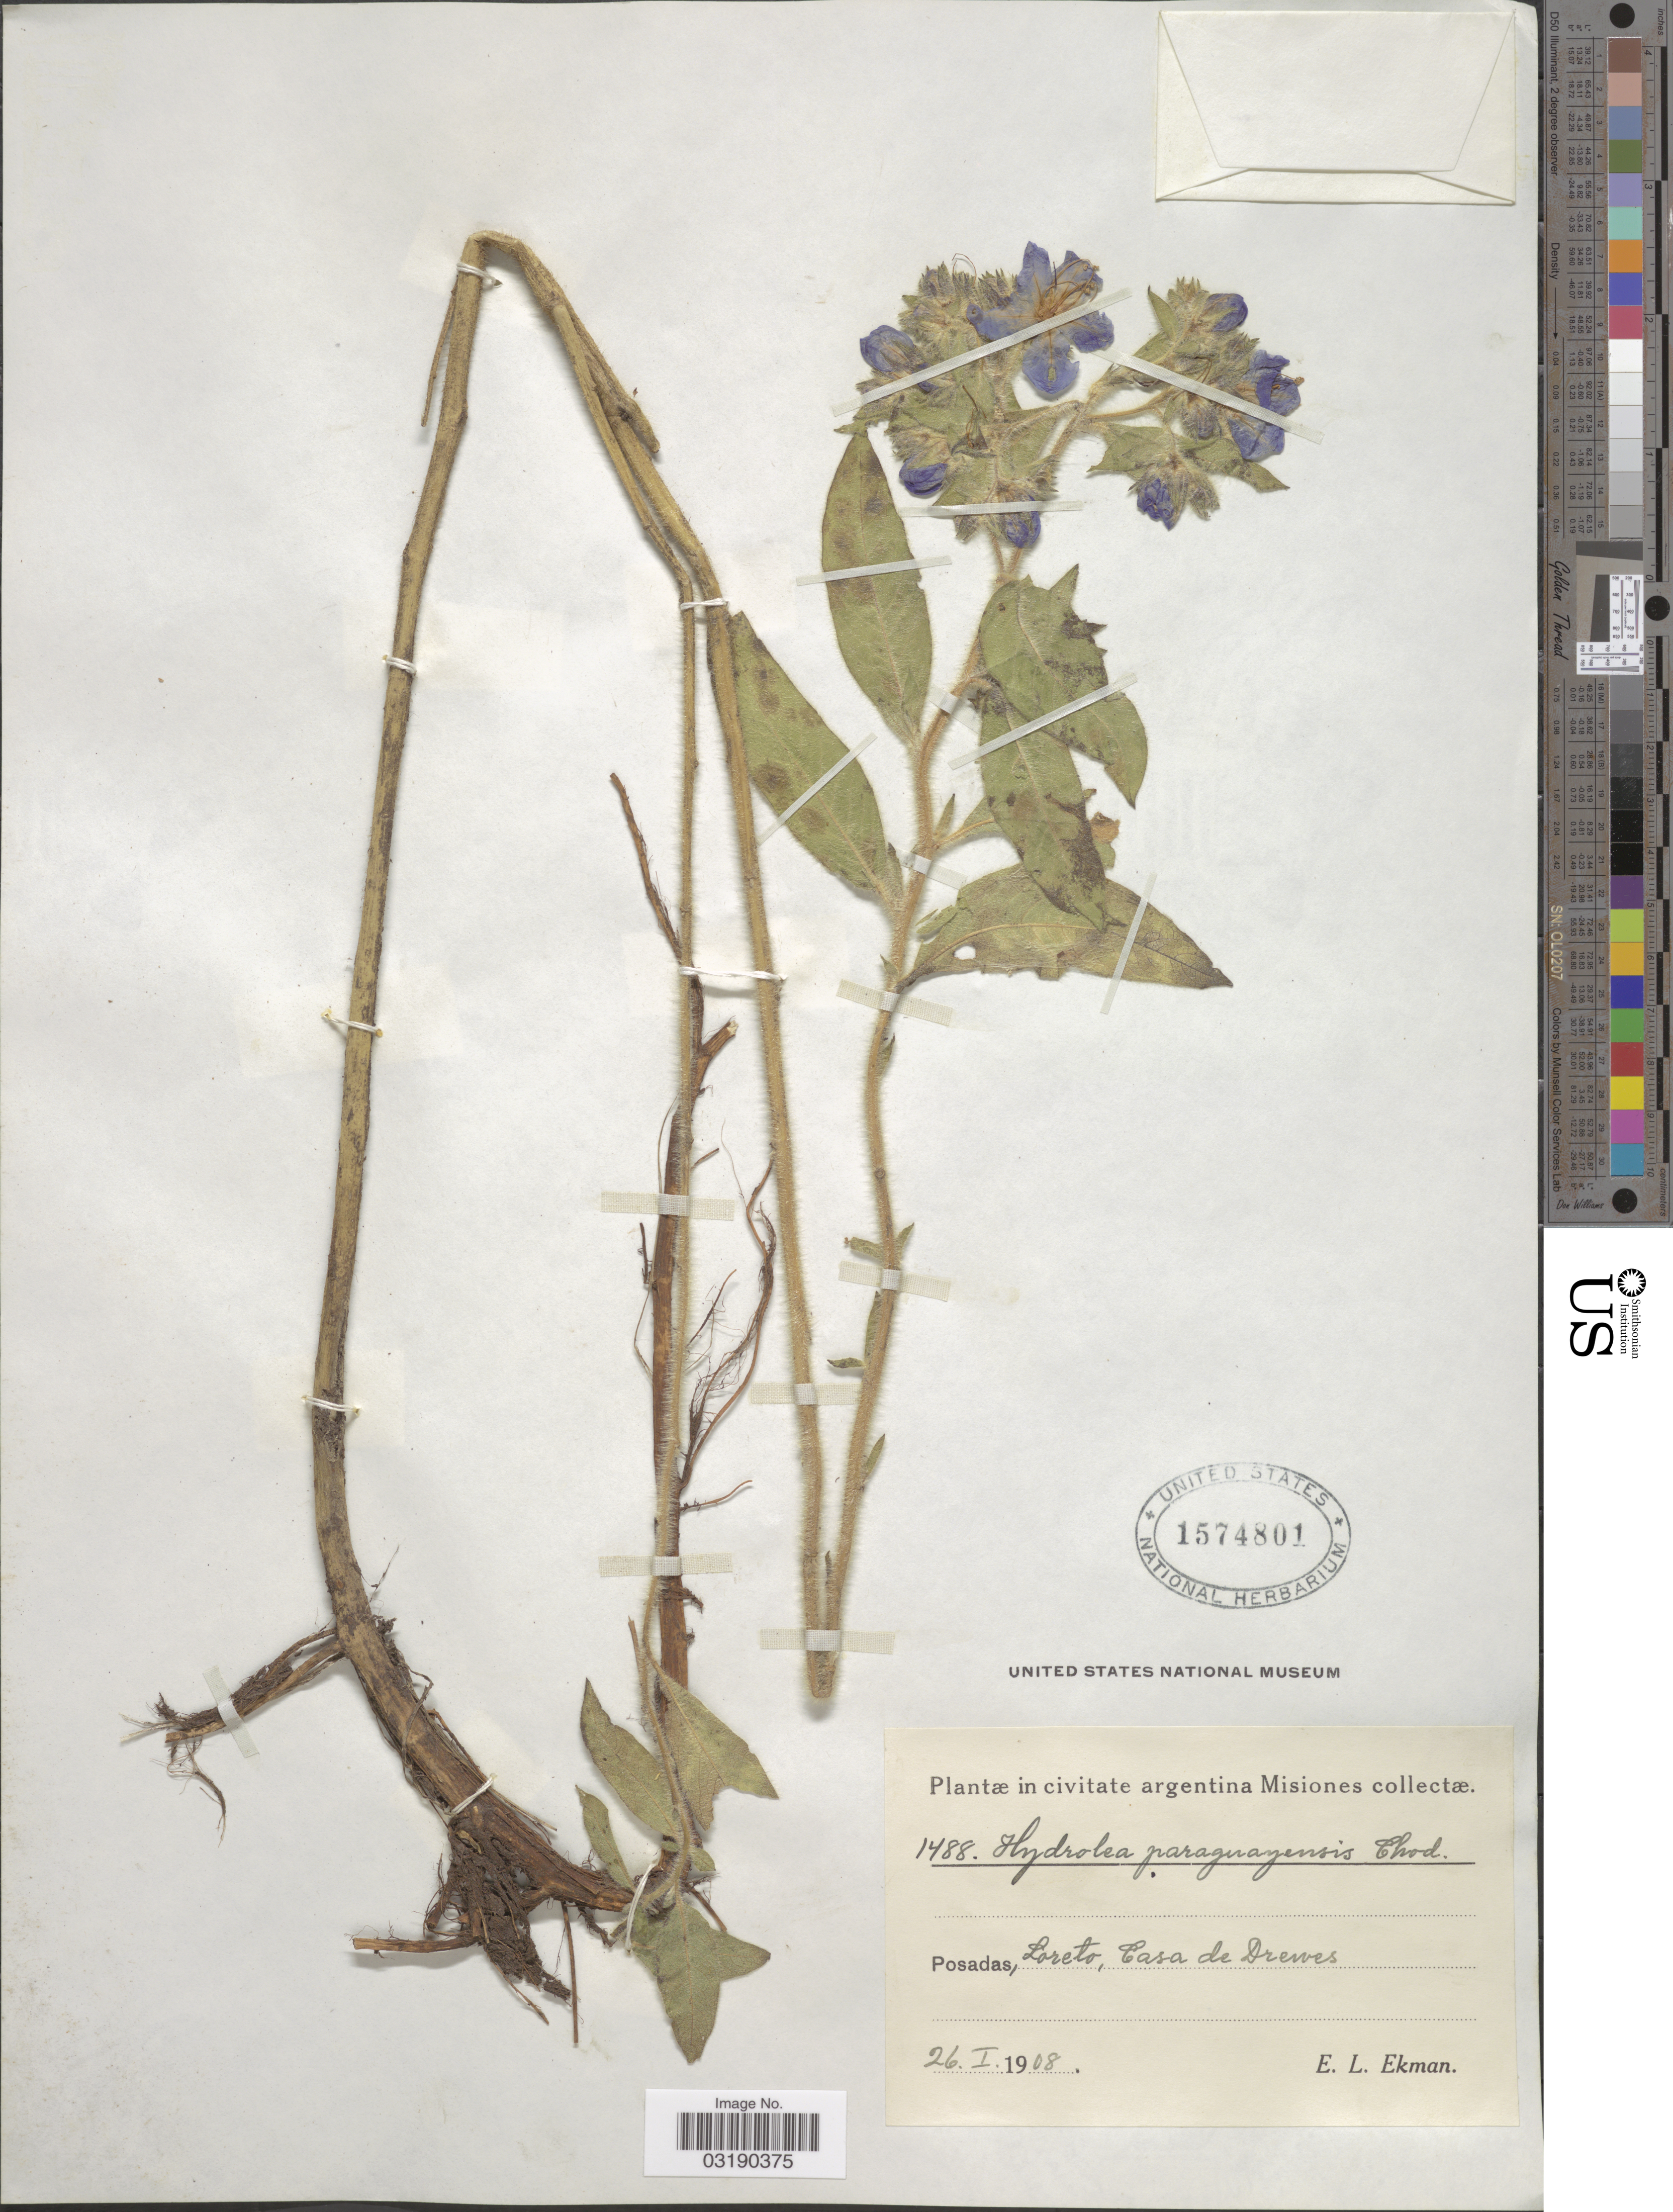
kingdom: Plantae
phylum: Tracheophyta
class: Magnoliopsida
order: Solanales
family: Hydroleaceae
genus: Hydrolea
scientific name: Hydrolea spinosa var. spinosa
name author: L.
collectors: E. L. Ekman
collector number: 1488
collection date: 1908-01-26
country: Peru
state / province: Loreto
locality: Posadas, Loreto, Casa de Drewes.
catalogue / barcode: US 1574801